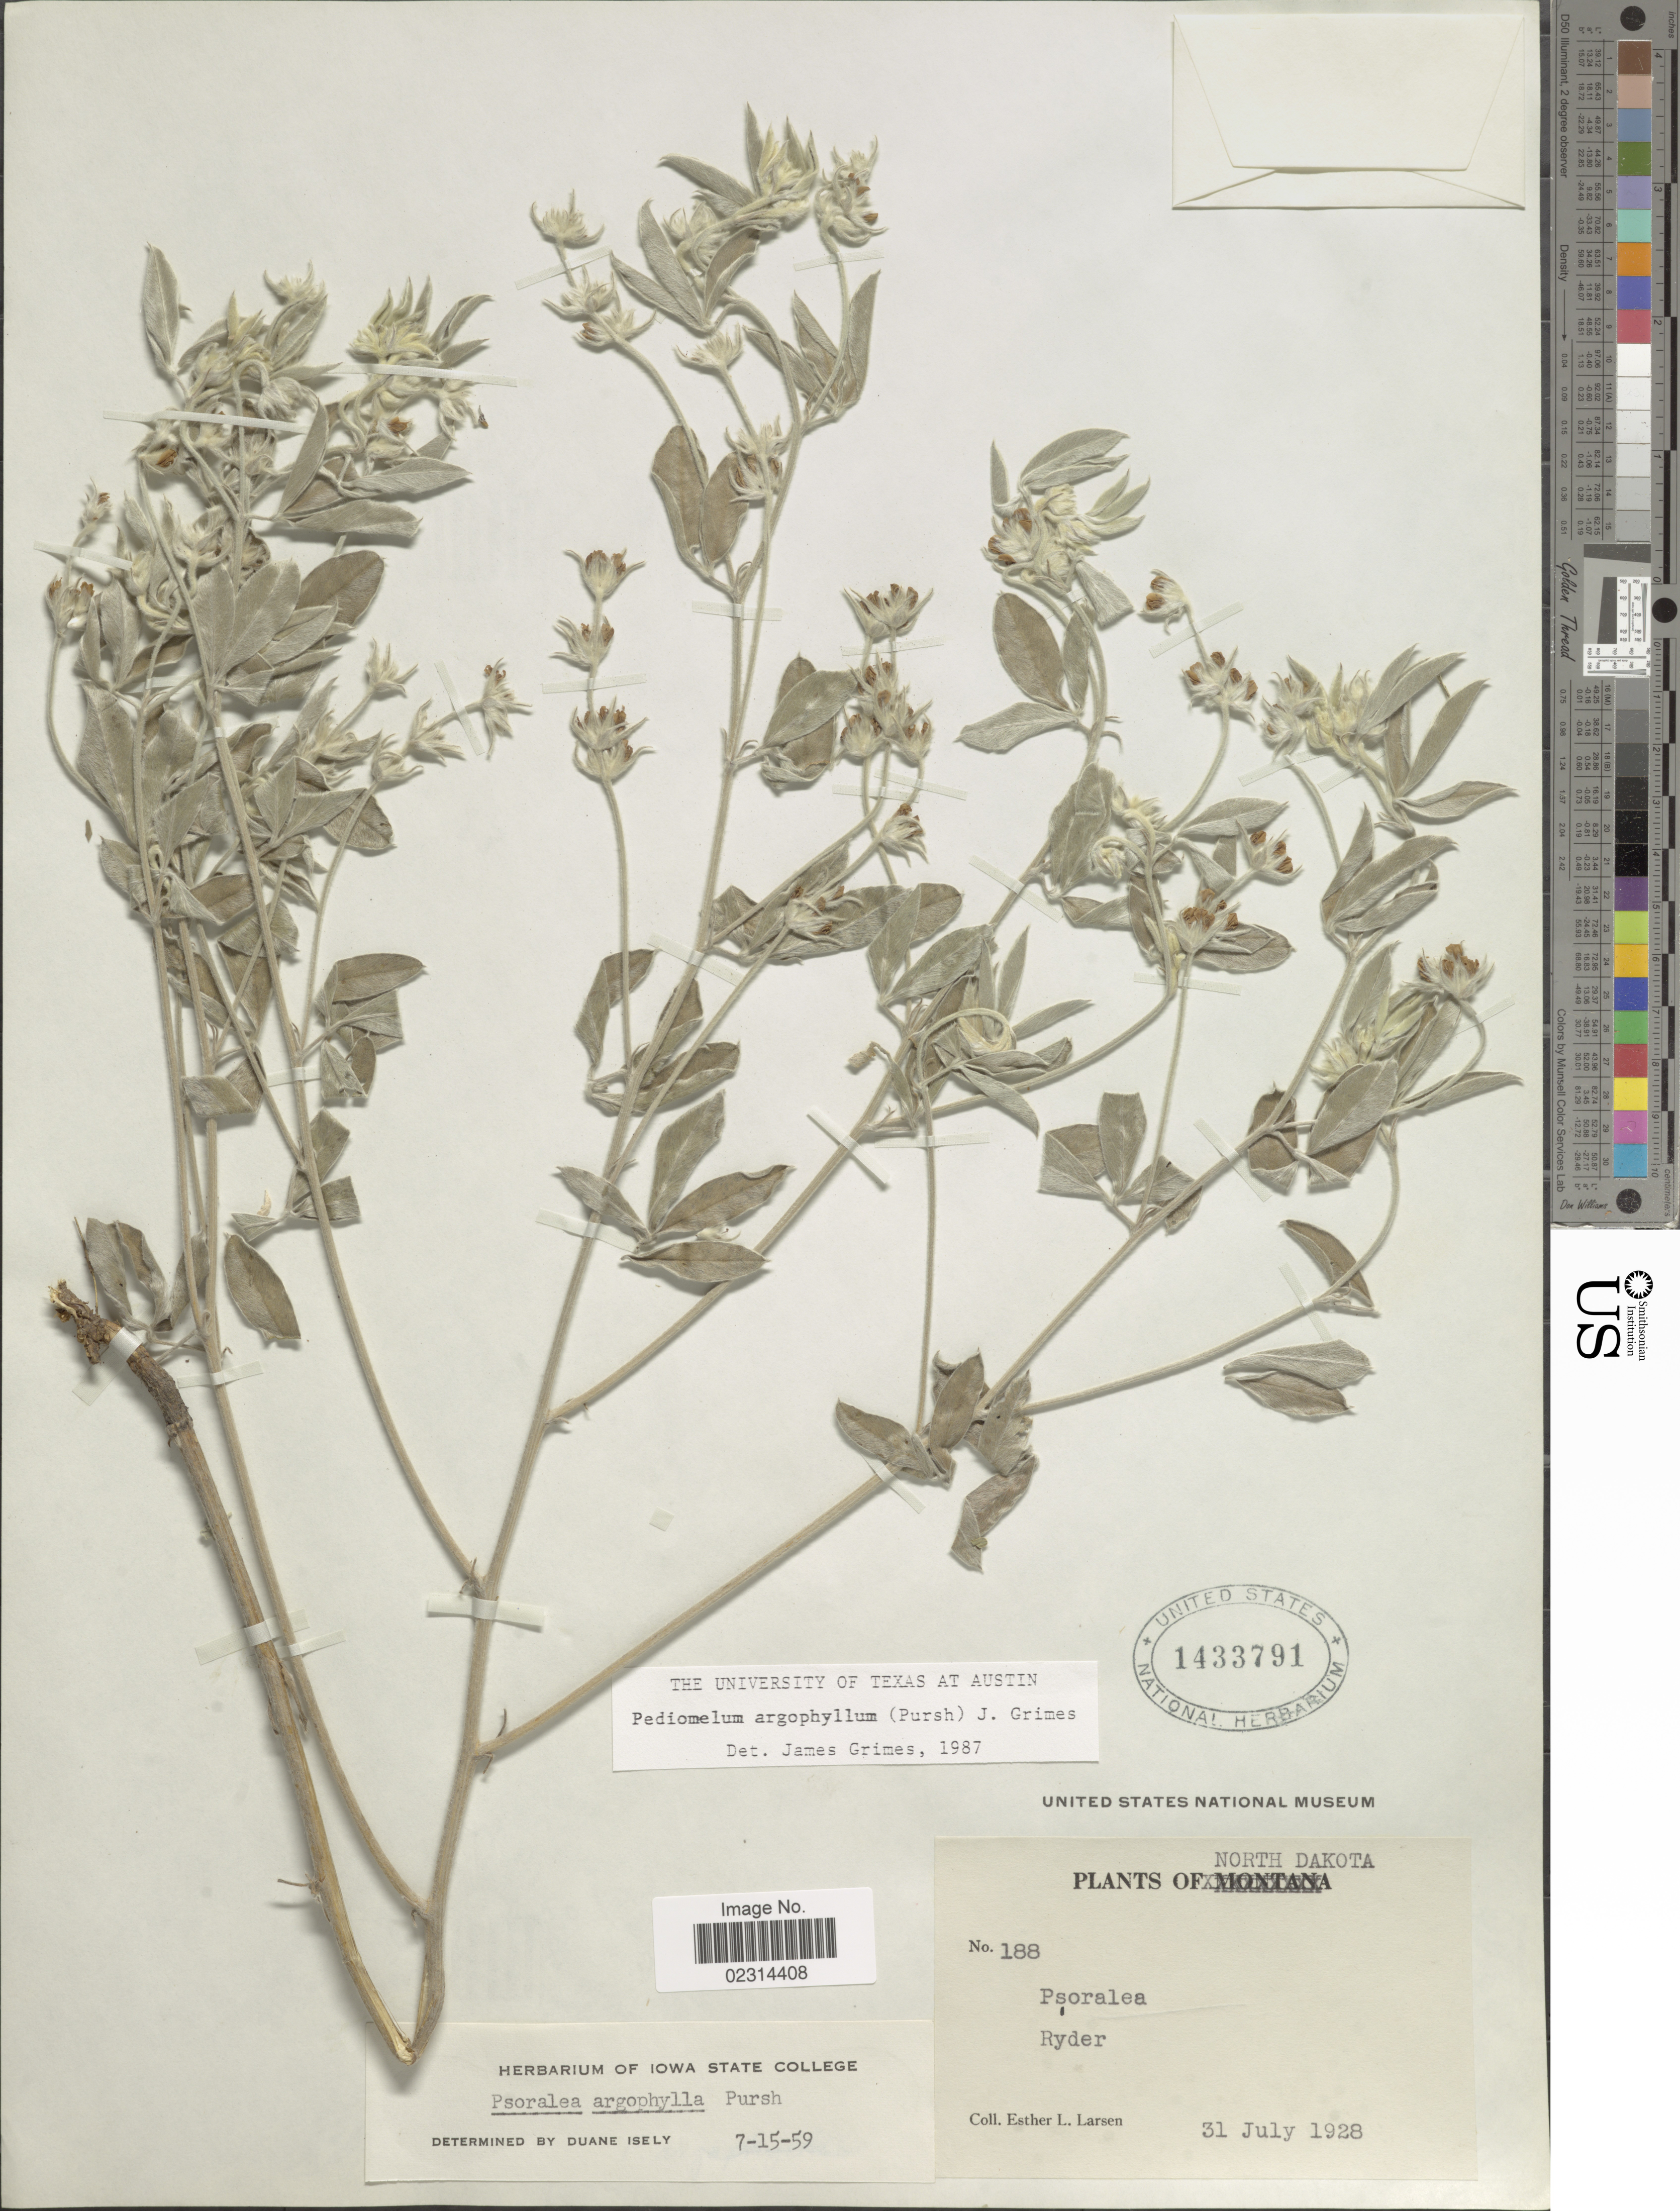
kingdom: Plantae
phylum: Tracheophyta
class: Magnoliopsida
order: Fabales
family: Fabaceae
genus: Pediomelum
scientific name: Pediomelum argophyllum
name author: (Pursh) J.W. Grimes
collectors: E. Larsen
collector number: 188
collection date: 1928-07-31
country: United States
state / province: North Dakota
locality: Ryder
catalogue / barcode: US 1433791